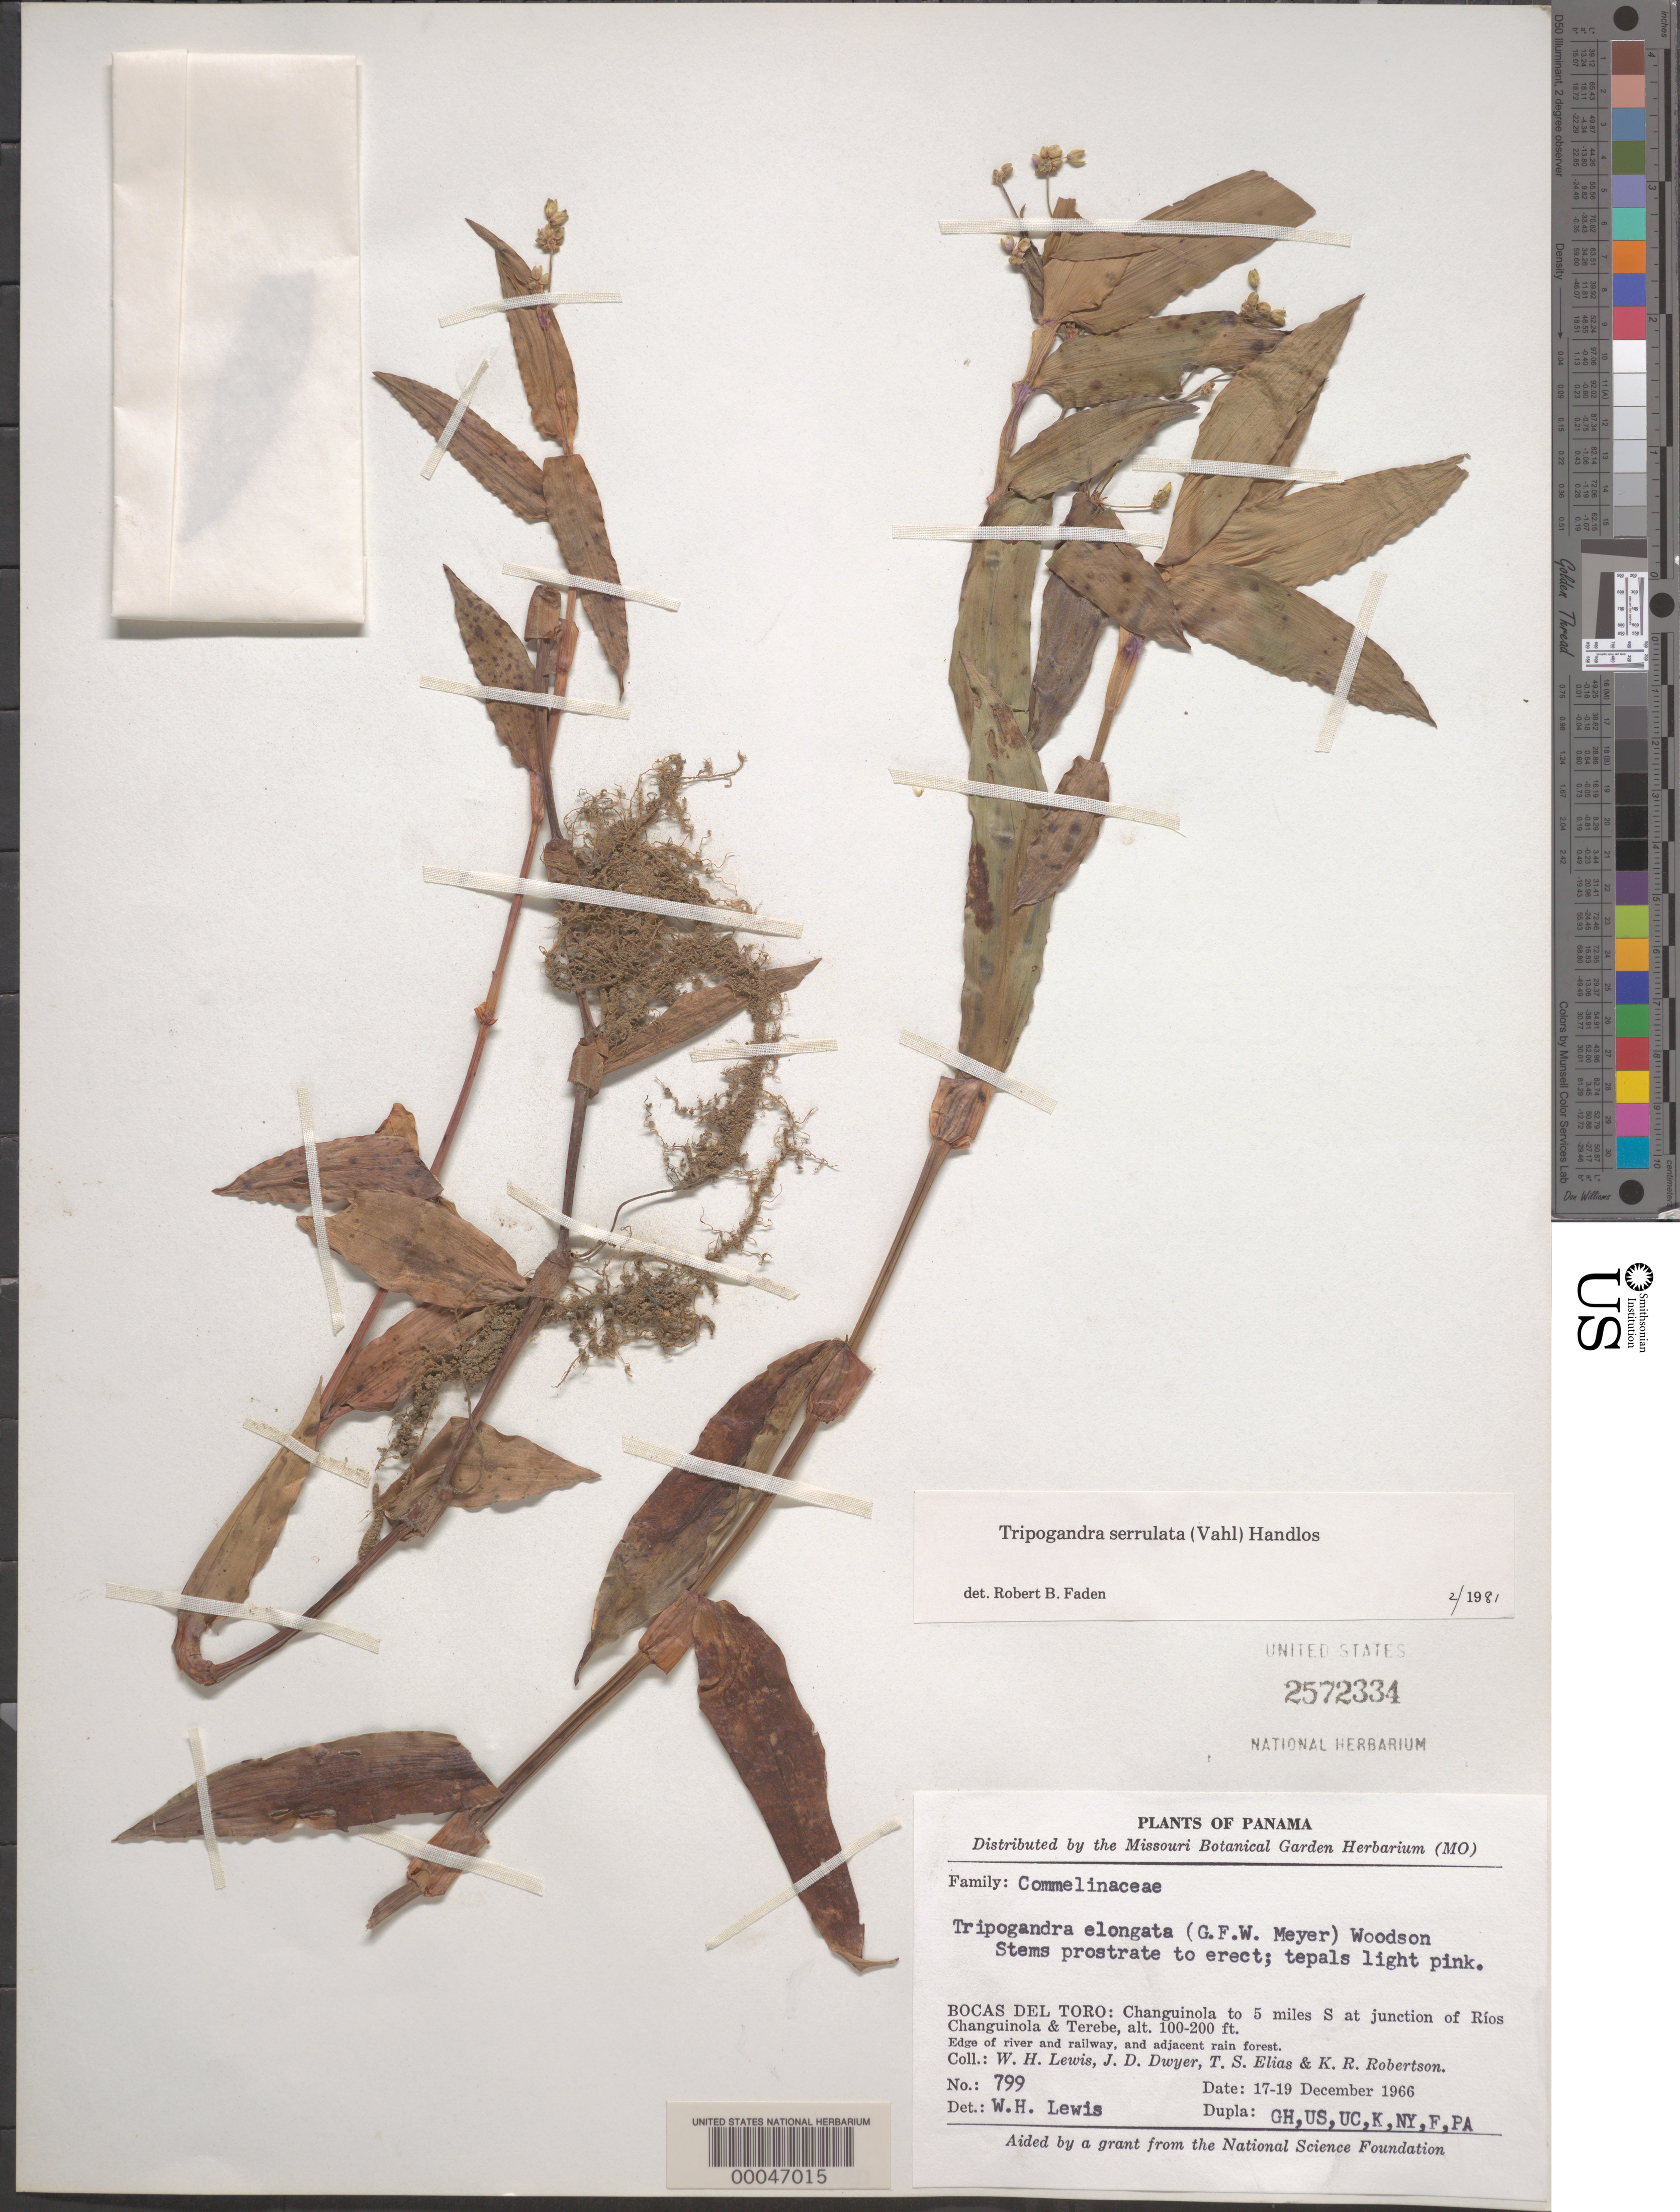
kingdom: Plantae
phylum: Tracheophyta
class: Liliopsida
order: Commelinales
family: Commelinaceae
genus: Tripogandra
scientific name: Tripogandra serrulata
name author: (Vahl) Handlos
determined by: Faden, Robert B., (US), Smithsonian Institution - National Museum of Natural History (UNITED STATES)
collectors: W. H. Lewis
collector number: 799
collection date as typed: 17 Dec 1966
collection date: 1966-12-17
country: Panama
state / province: Bocas del Toro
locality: Changuinola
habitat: Riverbank and railway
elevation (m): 31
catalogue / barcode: US 2572334